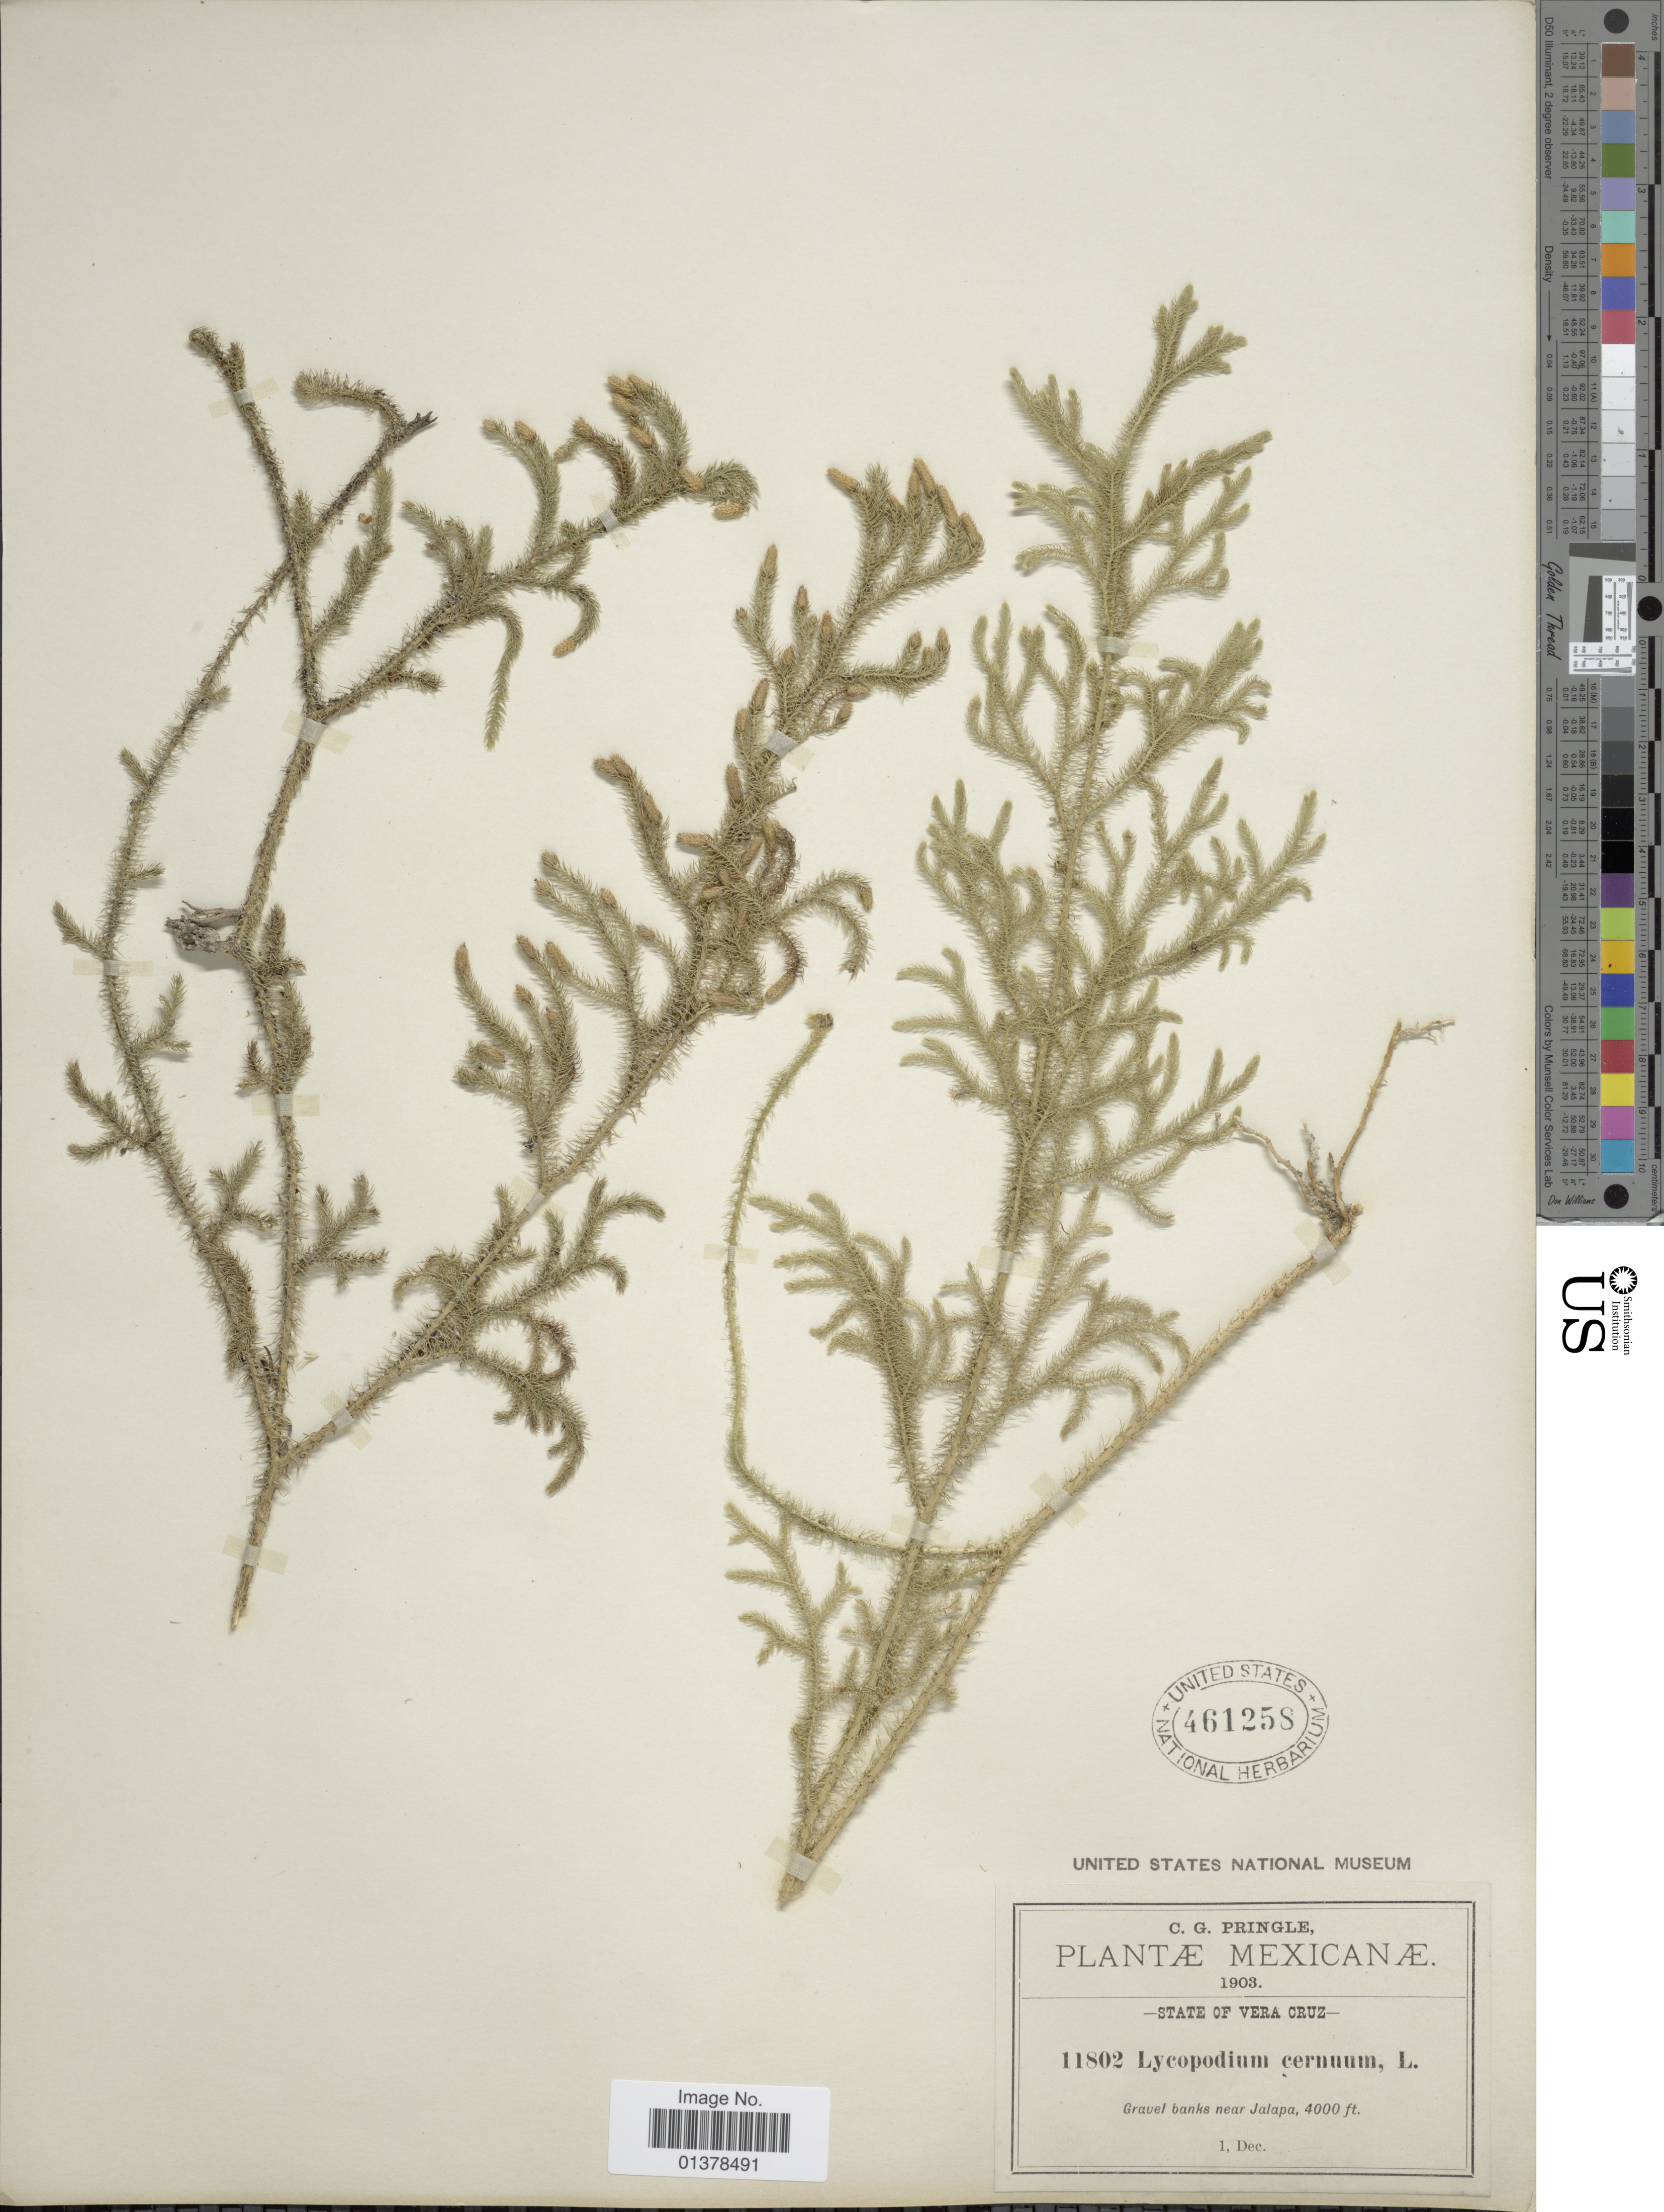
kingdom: Plantae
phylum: Tracheophyta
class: Lycopodiopsida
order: Lycopodiales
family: Lycopodiaceae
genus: Palhinhaea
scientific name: Palhinhaea cernua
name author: (L.) Vasc. & Franco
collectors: C. G. Pringle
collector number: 11802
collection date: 1903-12-01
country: Mexico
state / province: Veracruz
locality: Gravel banks near Jalapa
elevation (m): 1219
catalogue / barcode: US 461258